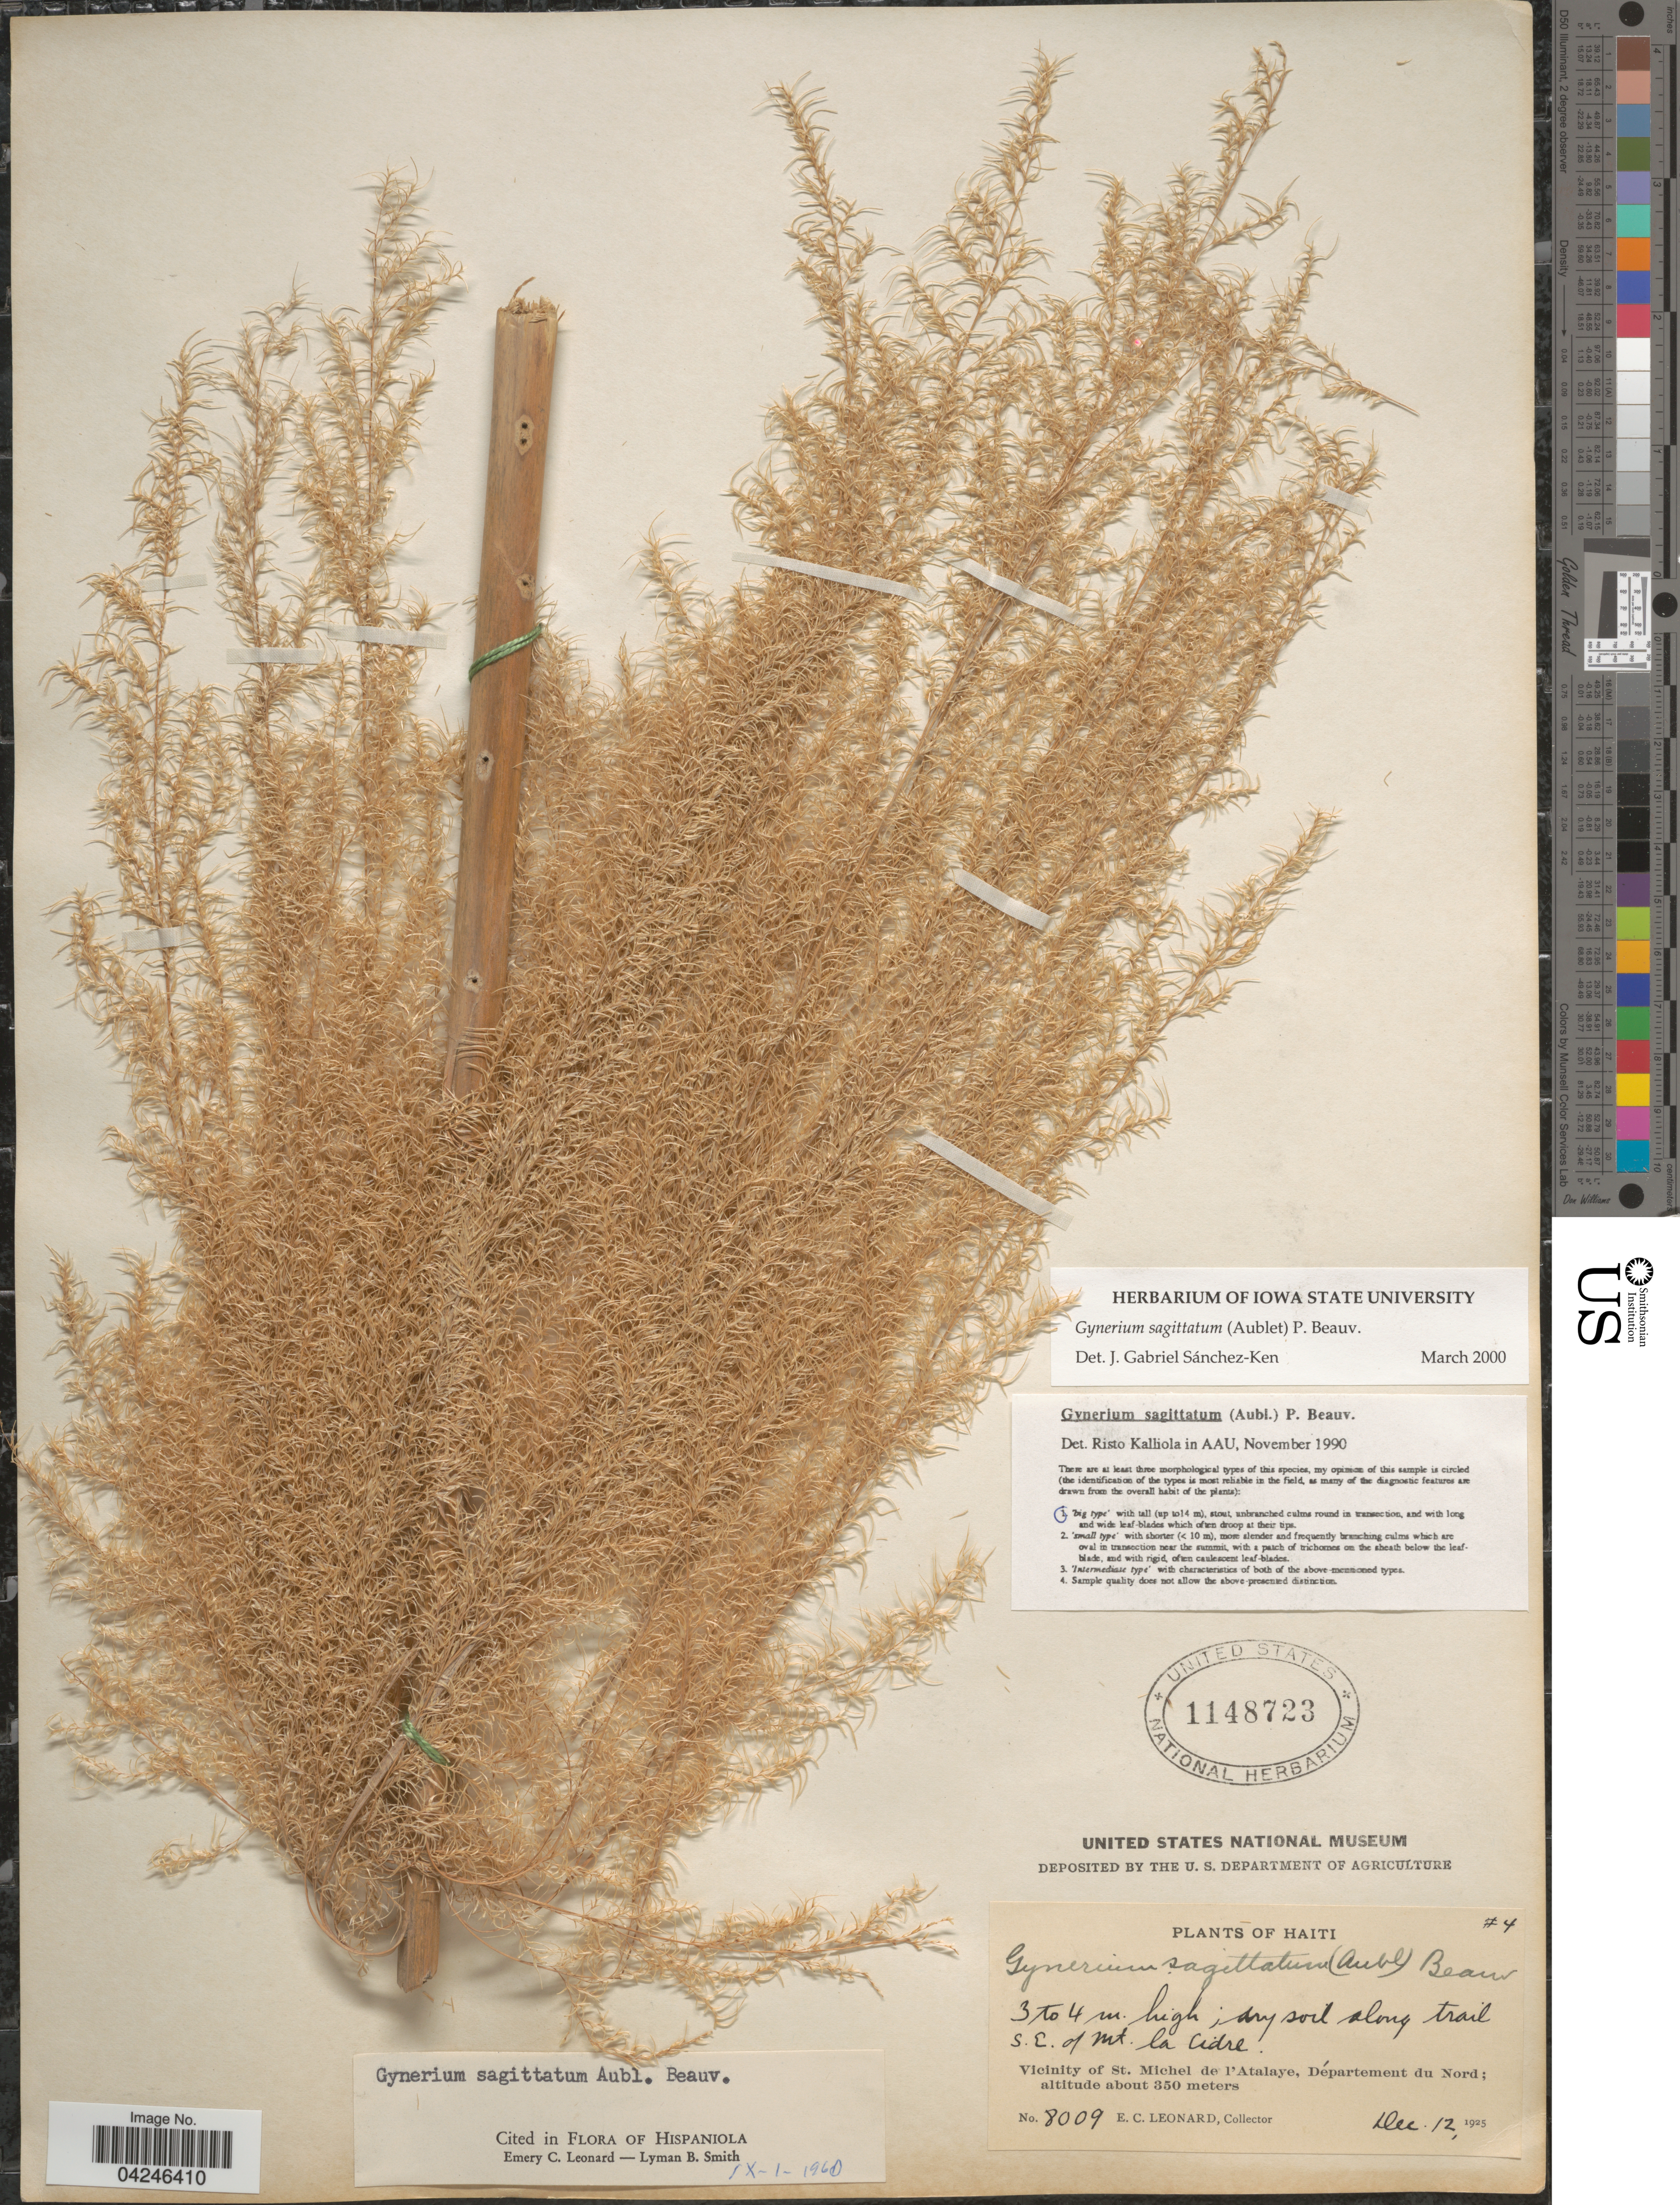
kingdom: Plantae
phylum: Tracheophyta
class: Liliopsida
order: Poales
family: Poaceae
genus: Gynerium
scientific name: Gynerium sagittatum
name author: (Aubl.) P. Beauv.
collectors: E. C. Leonard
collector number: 8009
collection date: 1925-12-12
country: Haiti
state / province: Nord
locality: Dry soil along trail S. E. of Mt. la Cidre. Vicinity of St. Michel de l' Atalaye, Département du Nord.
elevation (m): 350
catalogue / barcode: US 1148723